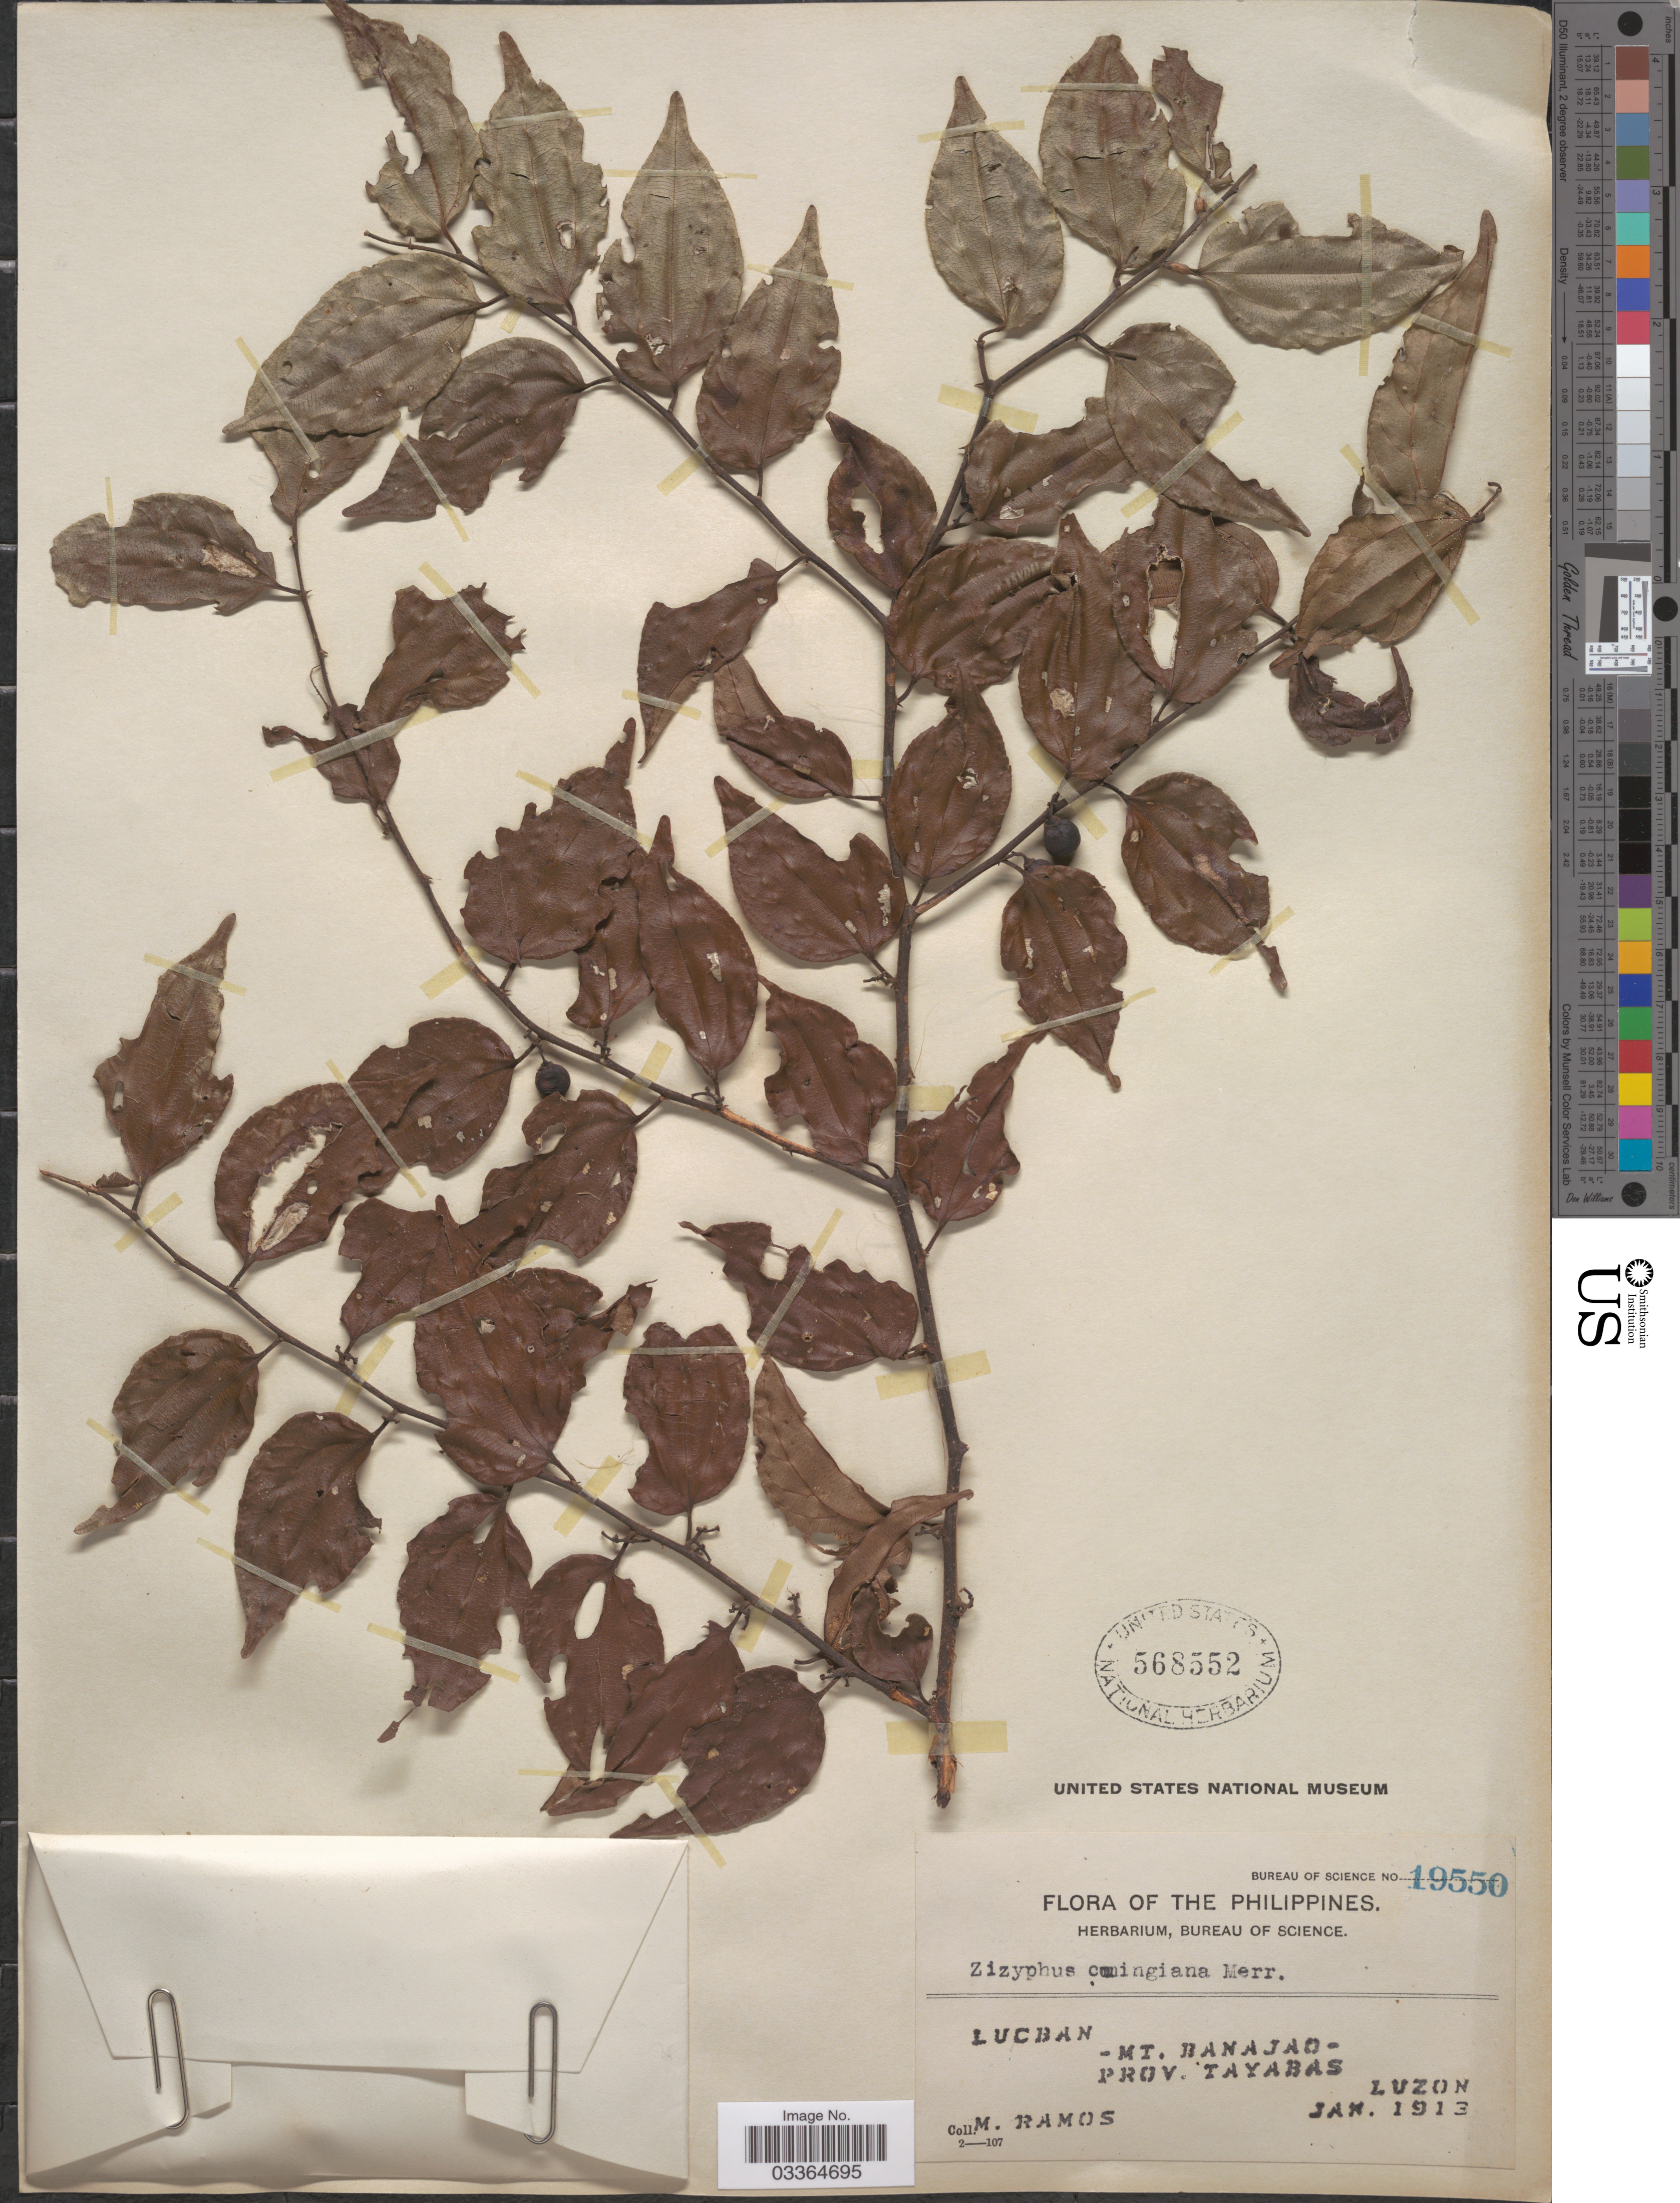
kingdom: Plantae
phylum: Tracheophyta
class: Magnoliopsida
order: Rosales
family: Rhamnaceae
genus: Ziziphus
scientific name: Ziziphus cumingiana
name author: Merr.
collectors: M. Ramos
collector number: Bureau of Science 19550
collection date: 1913-01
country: Philippines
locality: Lucban, Mt. Banajao - Prov. Tayabas.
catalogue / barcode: US 568552